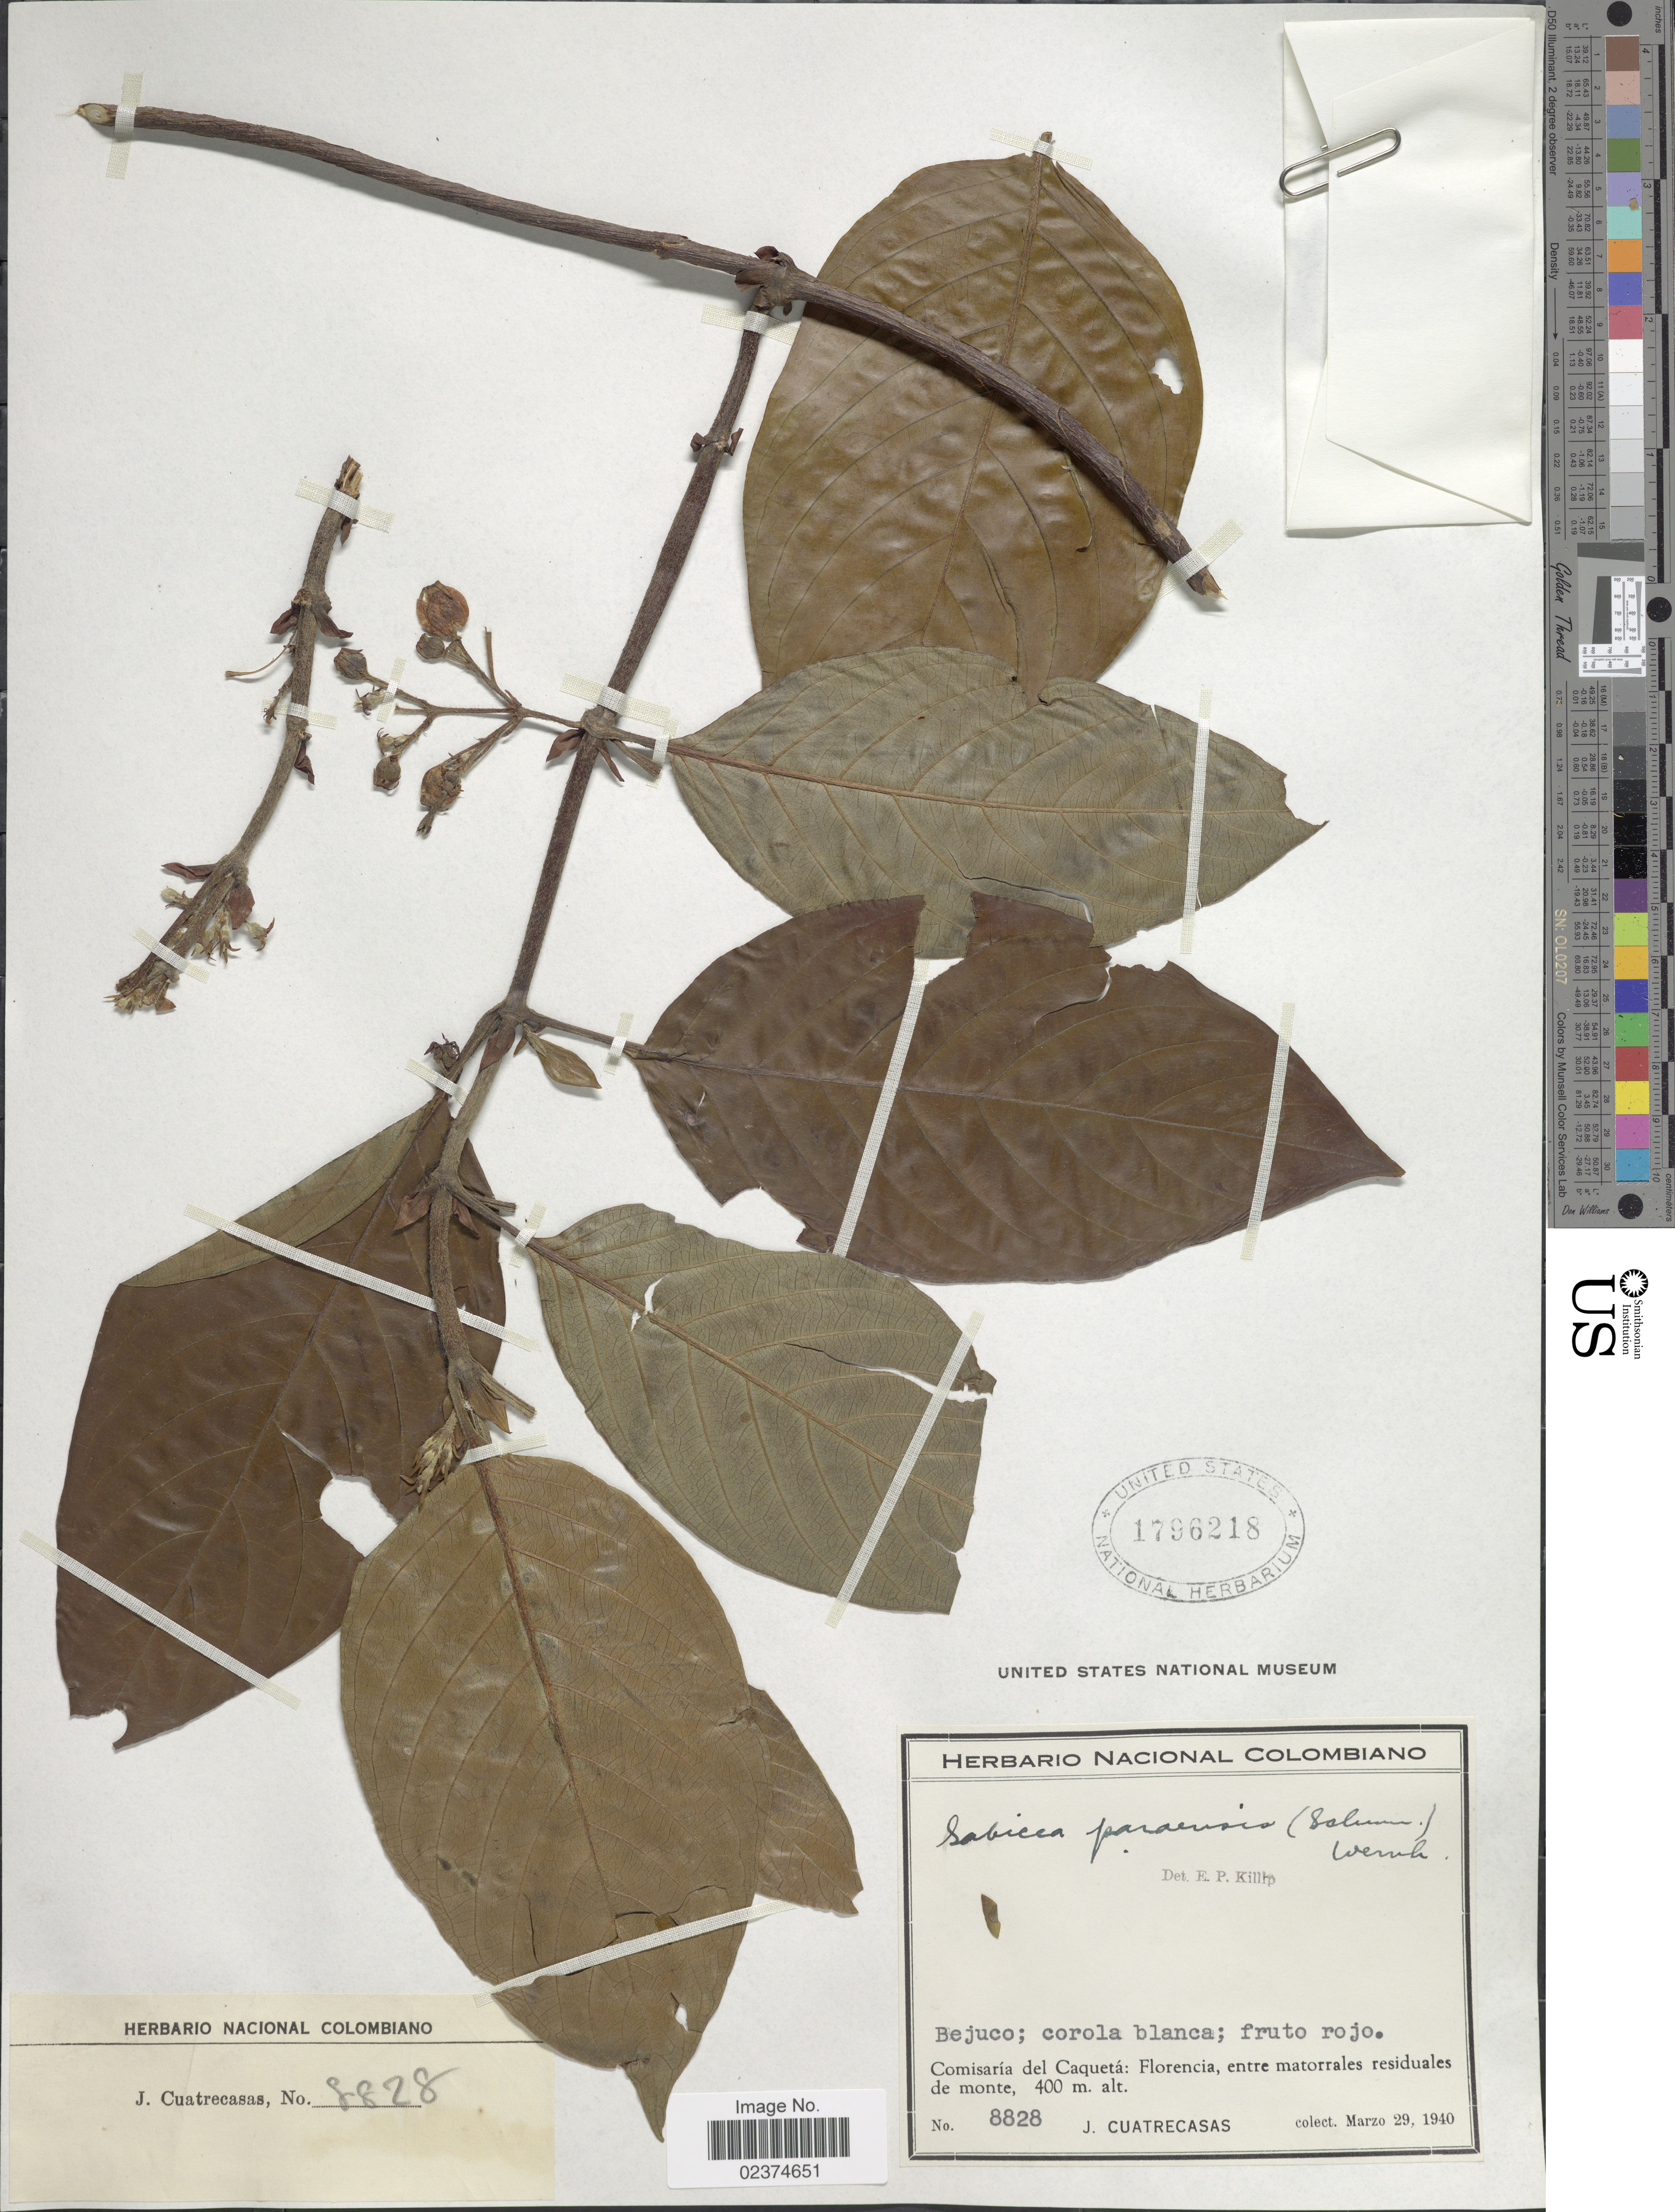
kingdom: Plantae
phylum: Tracheophyta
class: Magnoliopsida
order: Gentianales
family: Rubiaceae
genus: Sabicea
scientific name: Sabicea paraensis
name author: (K. Schum.) Wernham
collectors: J. Cuatrecasas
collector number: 8828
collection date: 1940-03-29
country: Colombia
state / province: Caquetá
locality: Comisaria del Caqueta: Florencia, entre matorrales residuales de monte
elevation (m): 400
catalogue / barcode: US 1796218